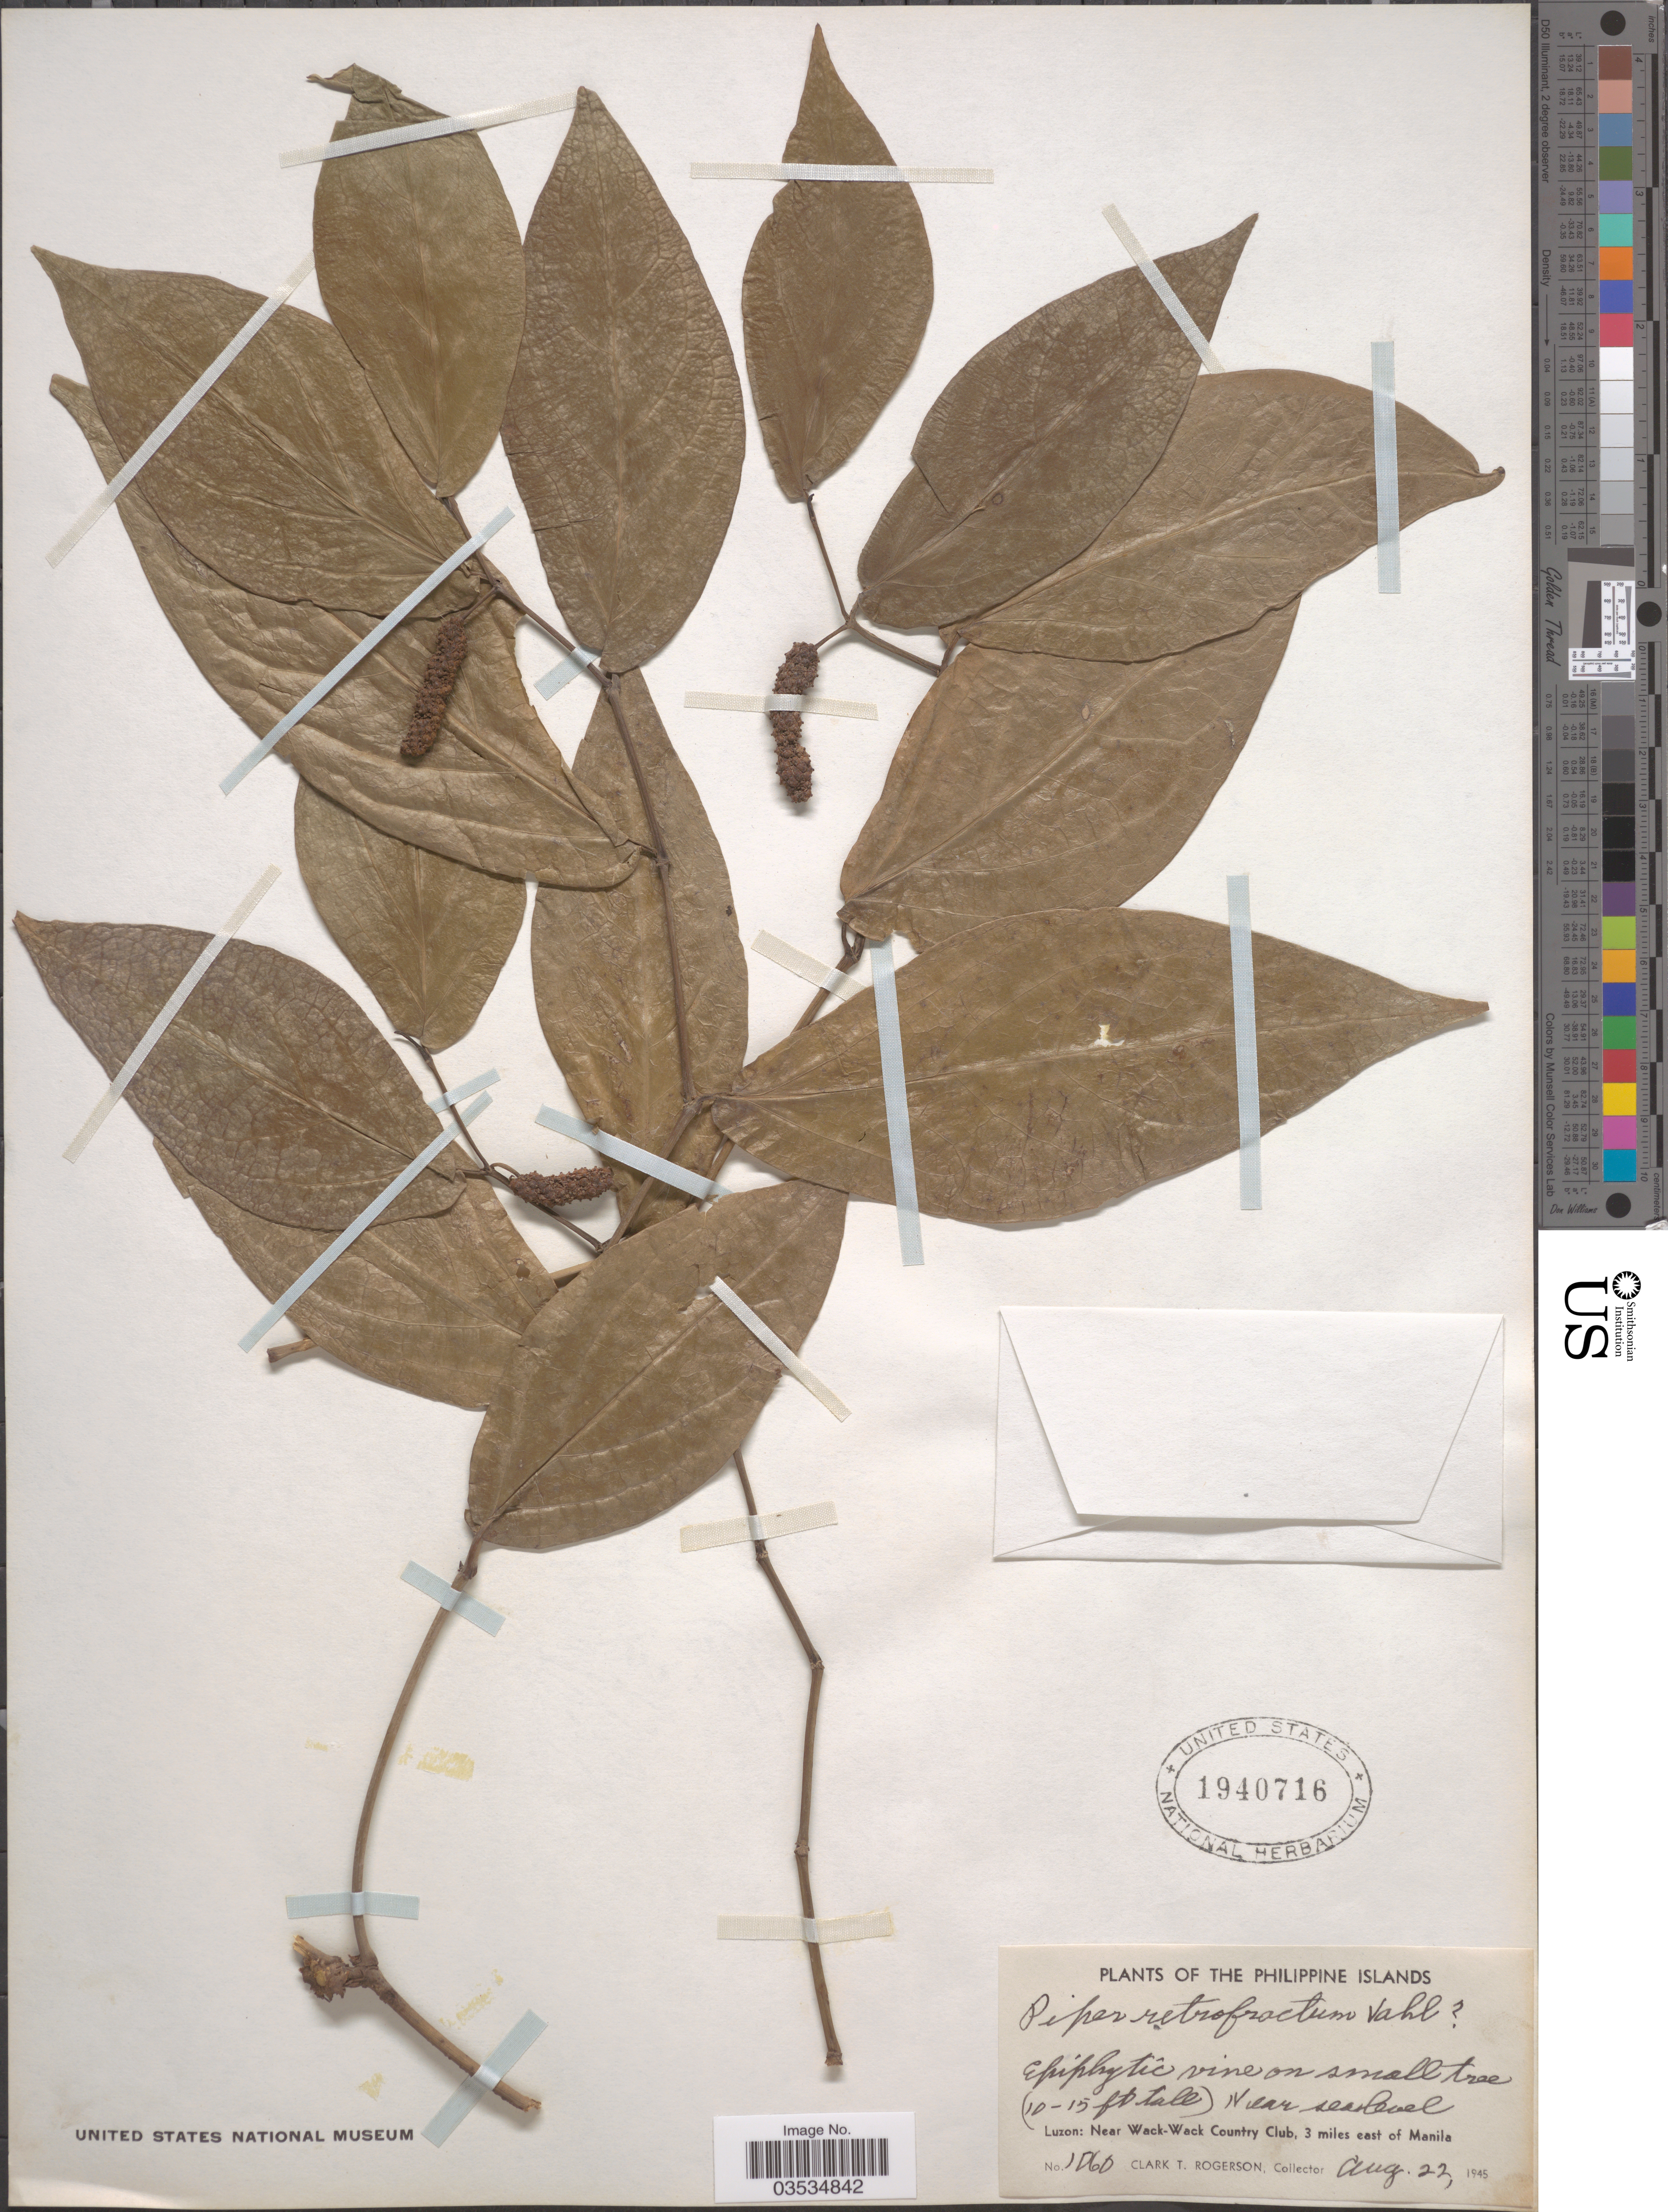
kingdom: Plantae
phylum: Tracheophyta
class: Magnoliopsida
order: Piperales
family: Piperaceae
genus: Piper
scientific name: Piper retrofractum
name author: Vahl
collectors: C. Rogerson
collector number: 1060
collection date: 1945-08-22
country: Philippines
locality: Luzon: Near Wack-Wack Country Club, 3 miles east of Manila.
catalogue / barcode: US 1940716